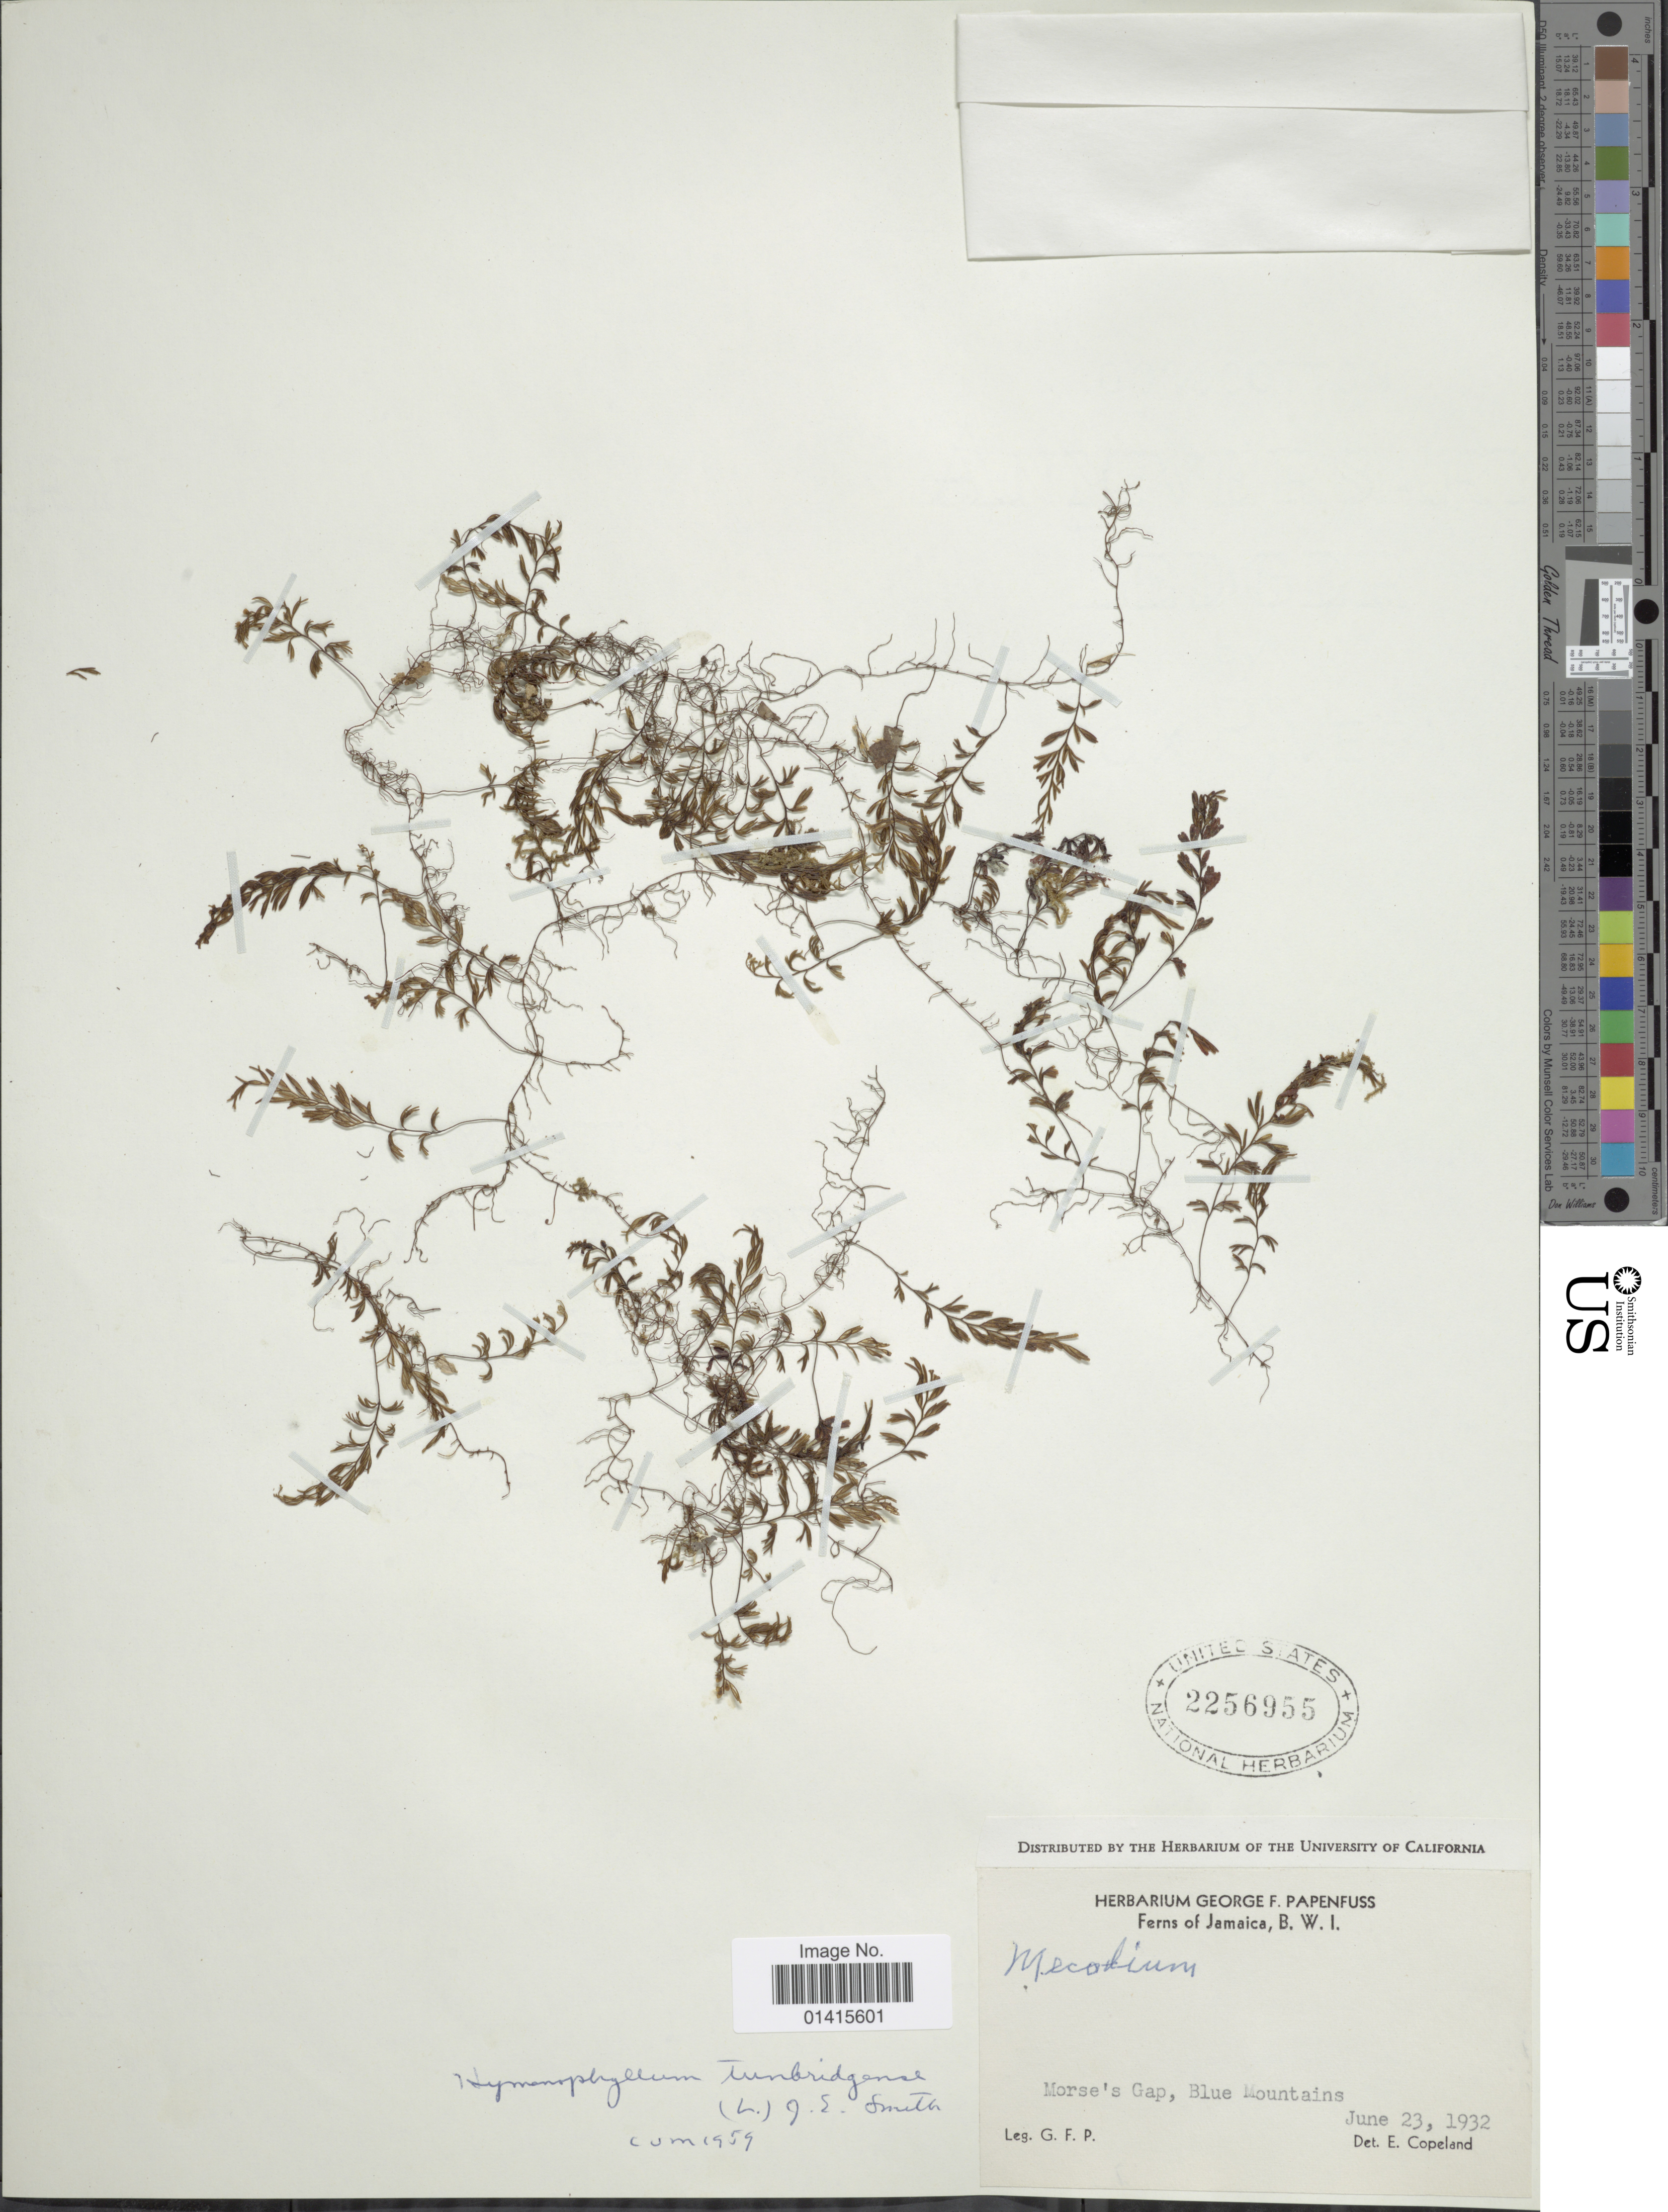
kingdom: Plantae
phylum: Tracheophyta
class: Polypodiopsida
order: Hymenophyllales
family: Hymenophyllaceae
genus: Hymenophyllum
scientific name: Hymenophyllum tunbrigense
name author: (L.) Small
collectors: G. Papenfuss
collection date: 1932-06-23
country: Jamaica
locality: Jamaica, B.W.I., Morse's Gap, Blue Mountains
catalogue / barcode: US 2256955